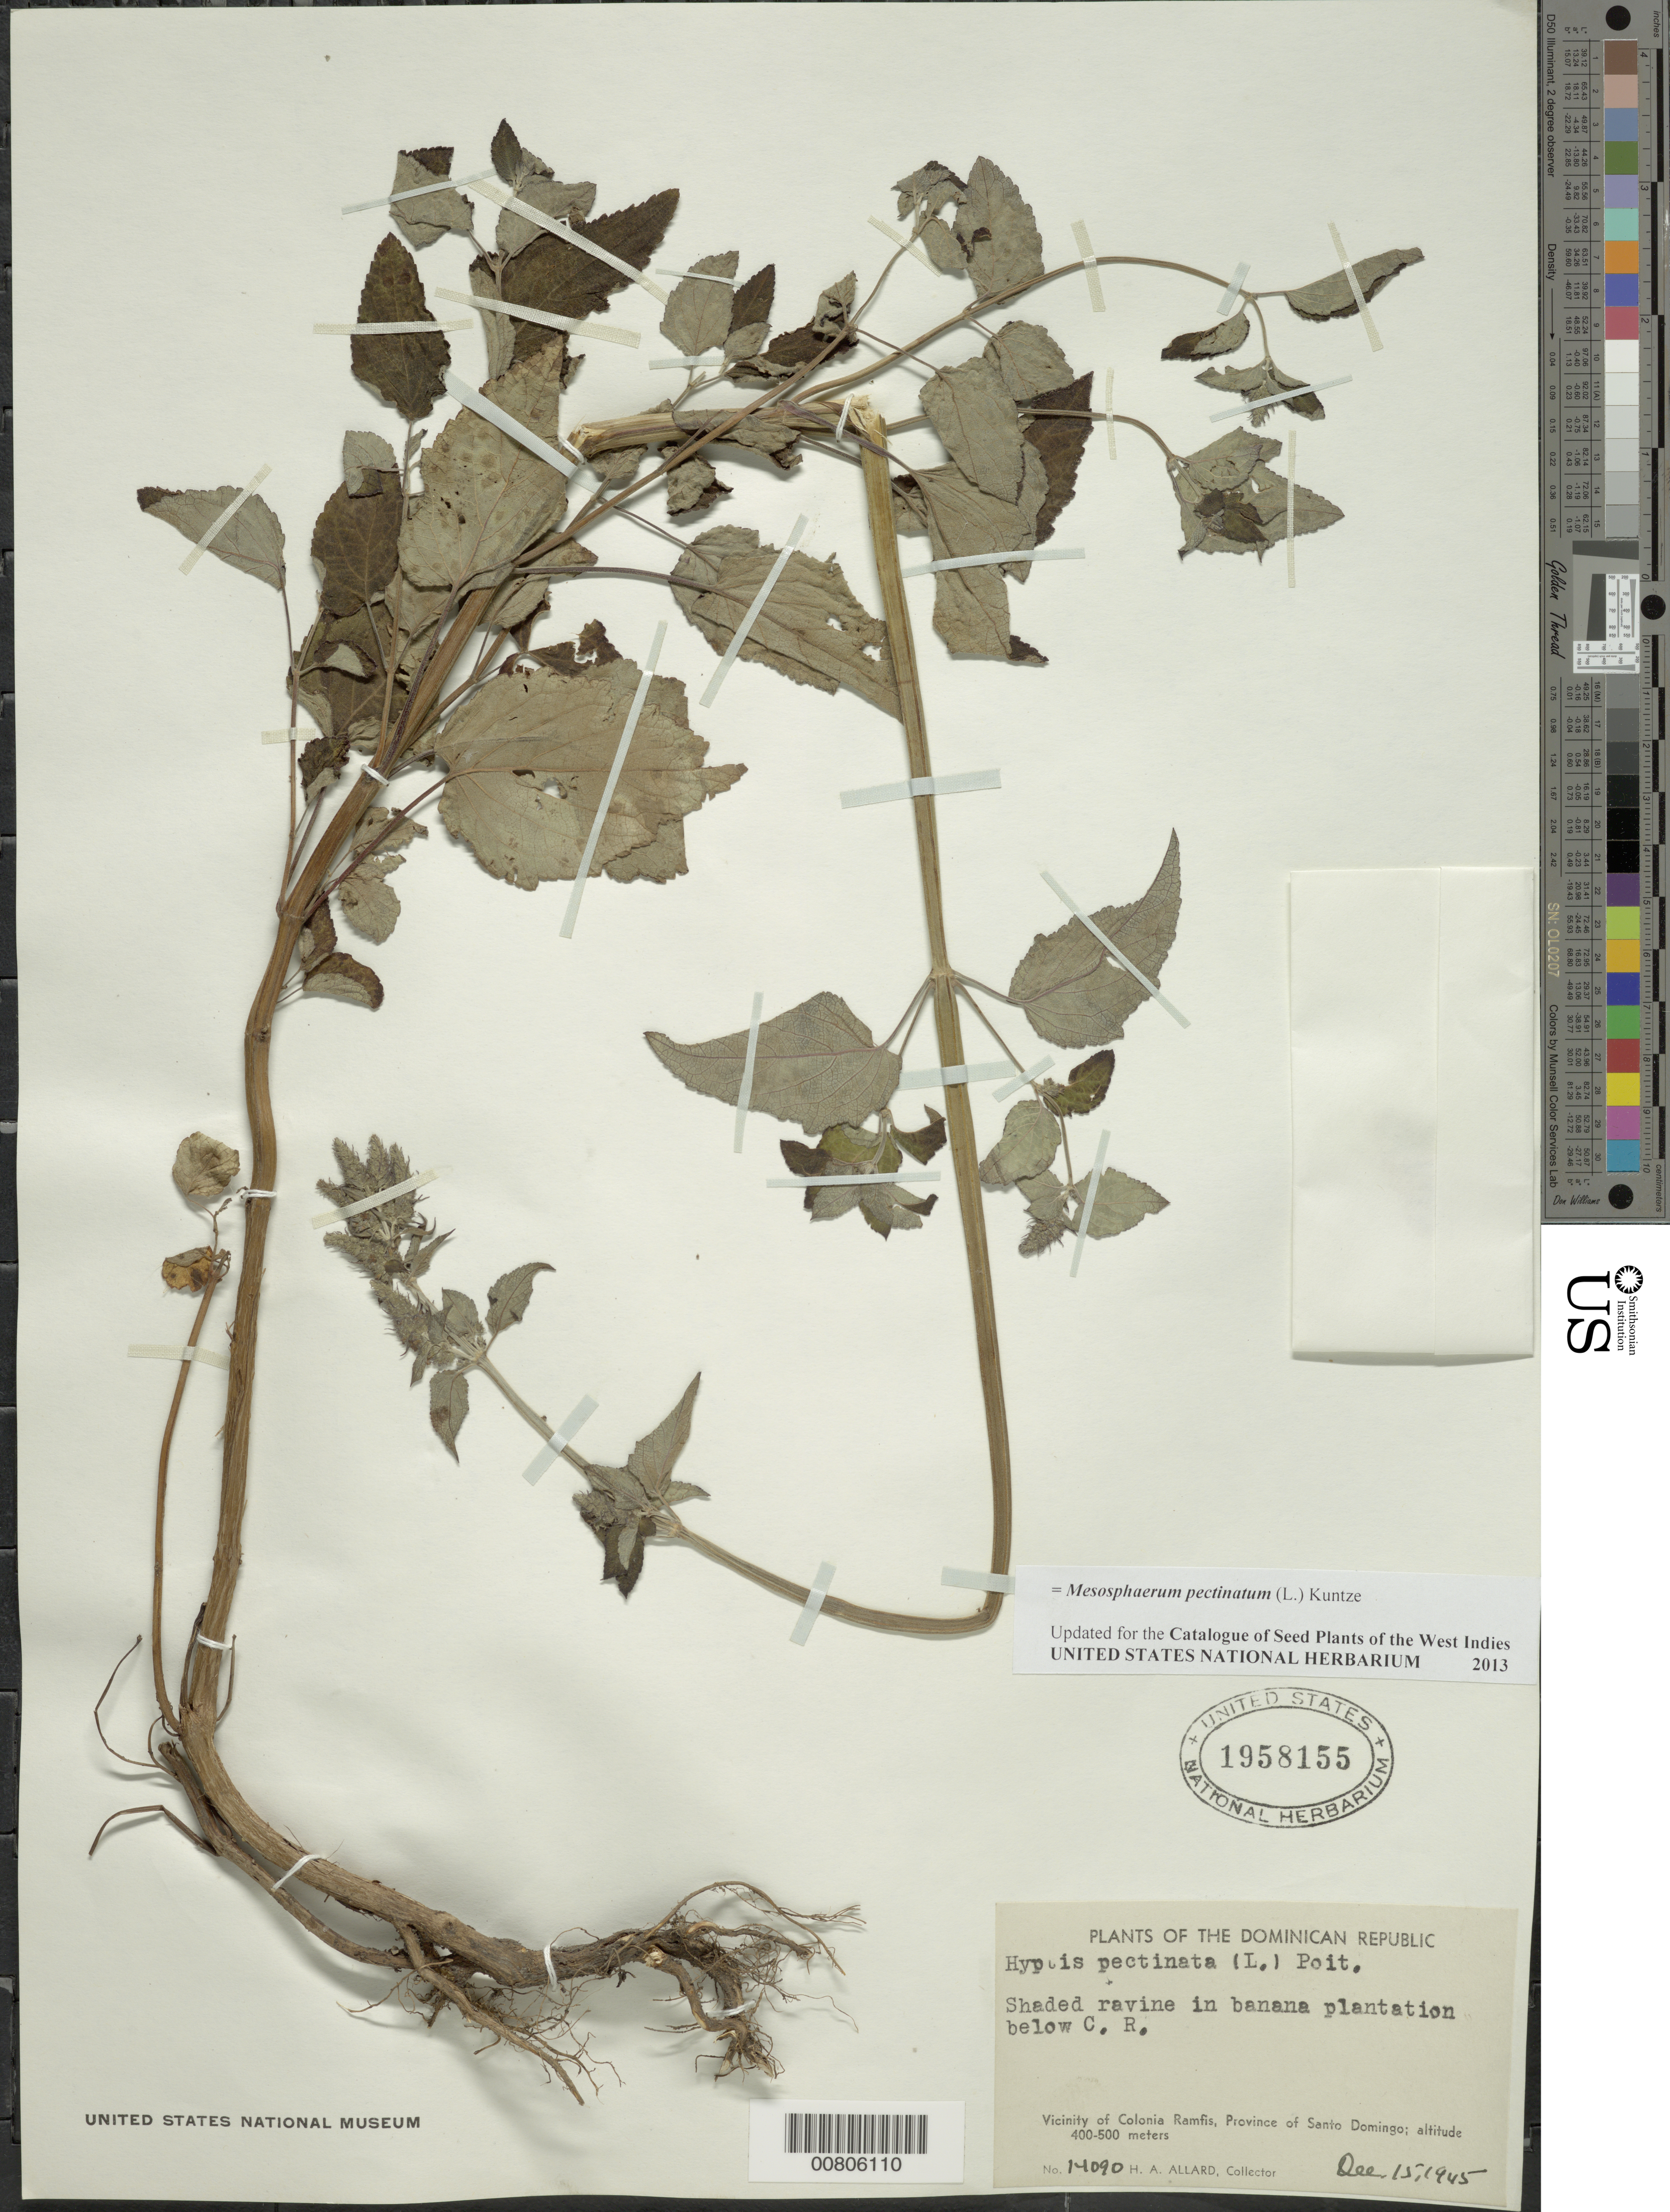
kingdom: Plantae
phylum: Tracheophyta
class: Magnoliopsida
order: Lamiales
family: Lamiaceae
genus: Mesosphaerum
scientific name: Mesosphaerum pectinatum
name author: (L.) Kuntze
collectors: H. A. Allard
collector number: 14090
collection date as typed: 15 Dec 1945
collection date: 1945-12-15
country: Dominican Republic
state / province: Distrito Nacional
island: Hispaniola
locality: Vicinity of Colonia Ramfis, below C.R.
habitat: Shaded ravine in banana plantation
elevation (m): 400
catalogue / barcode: US 1958155